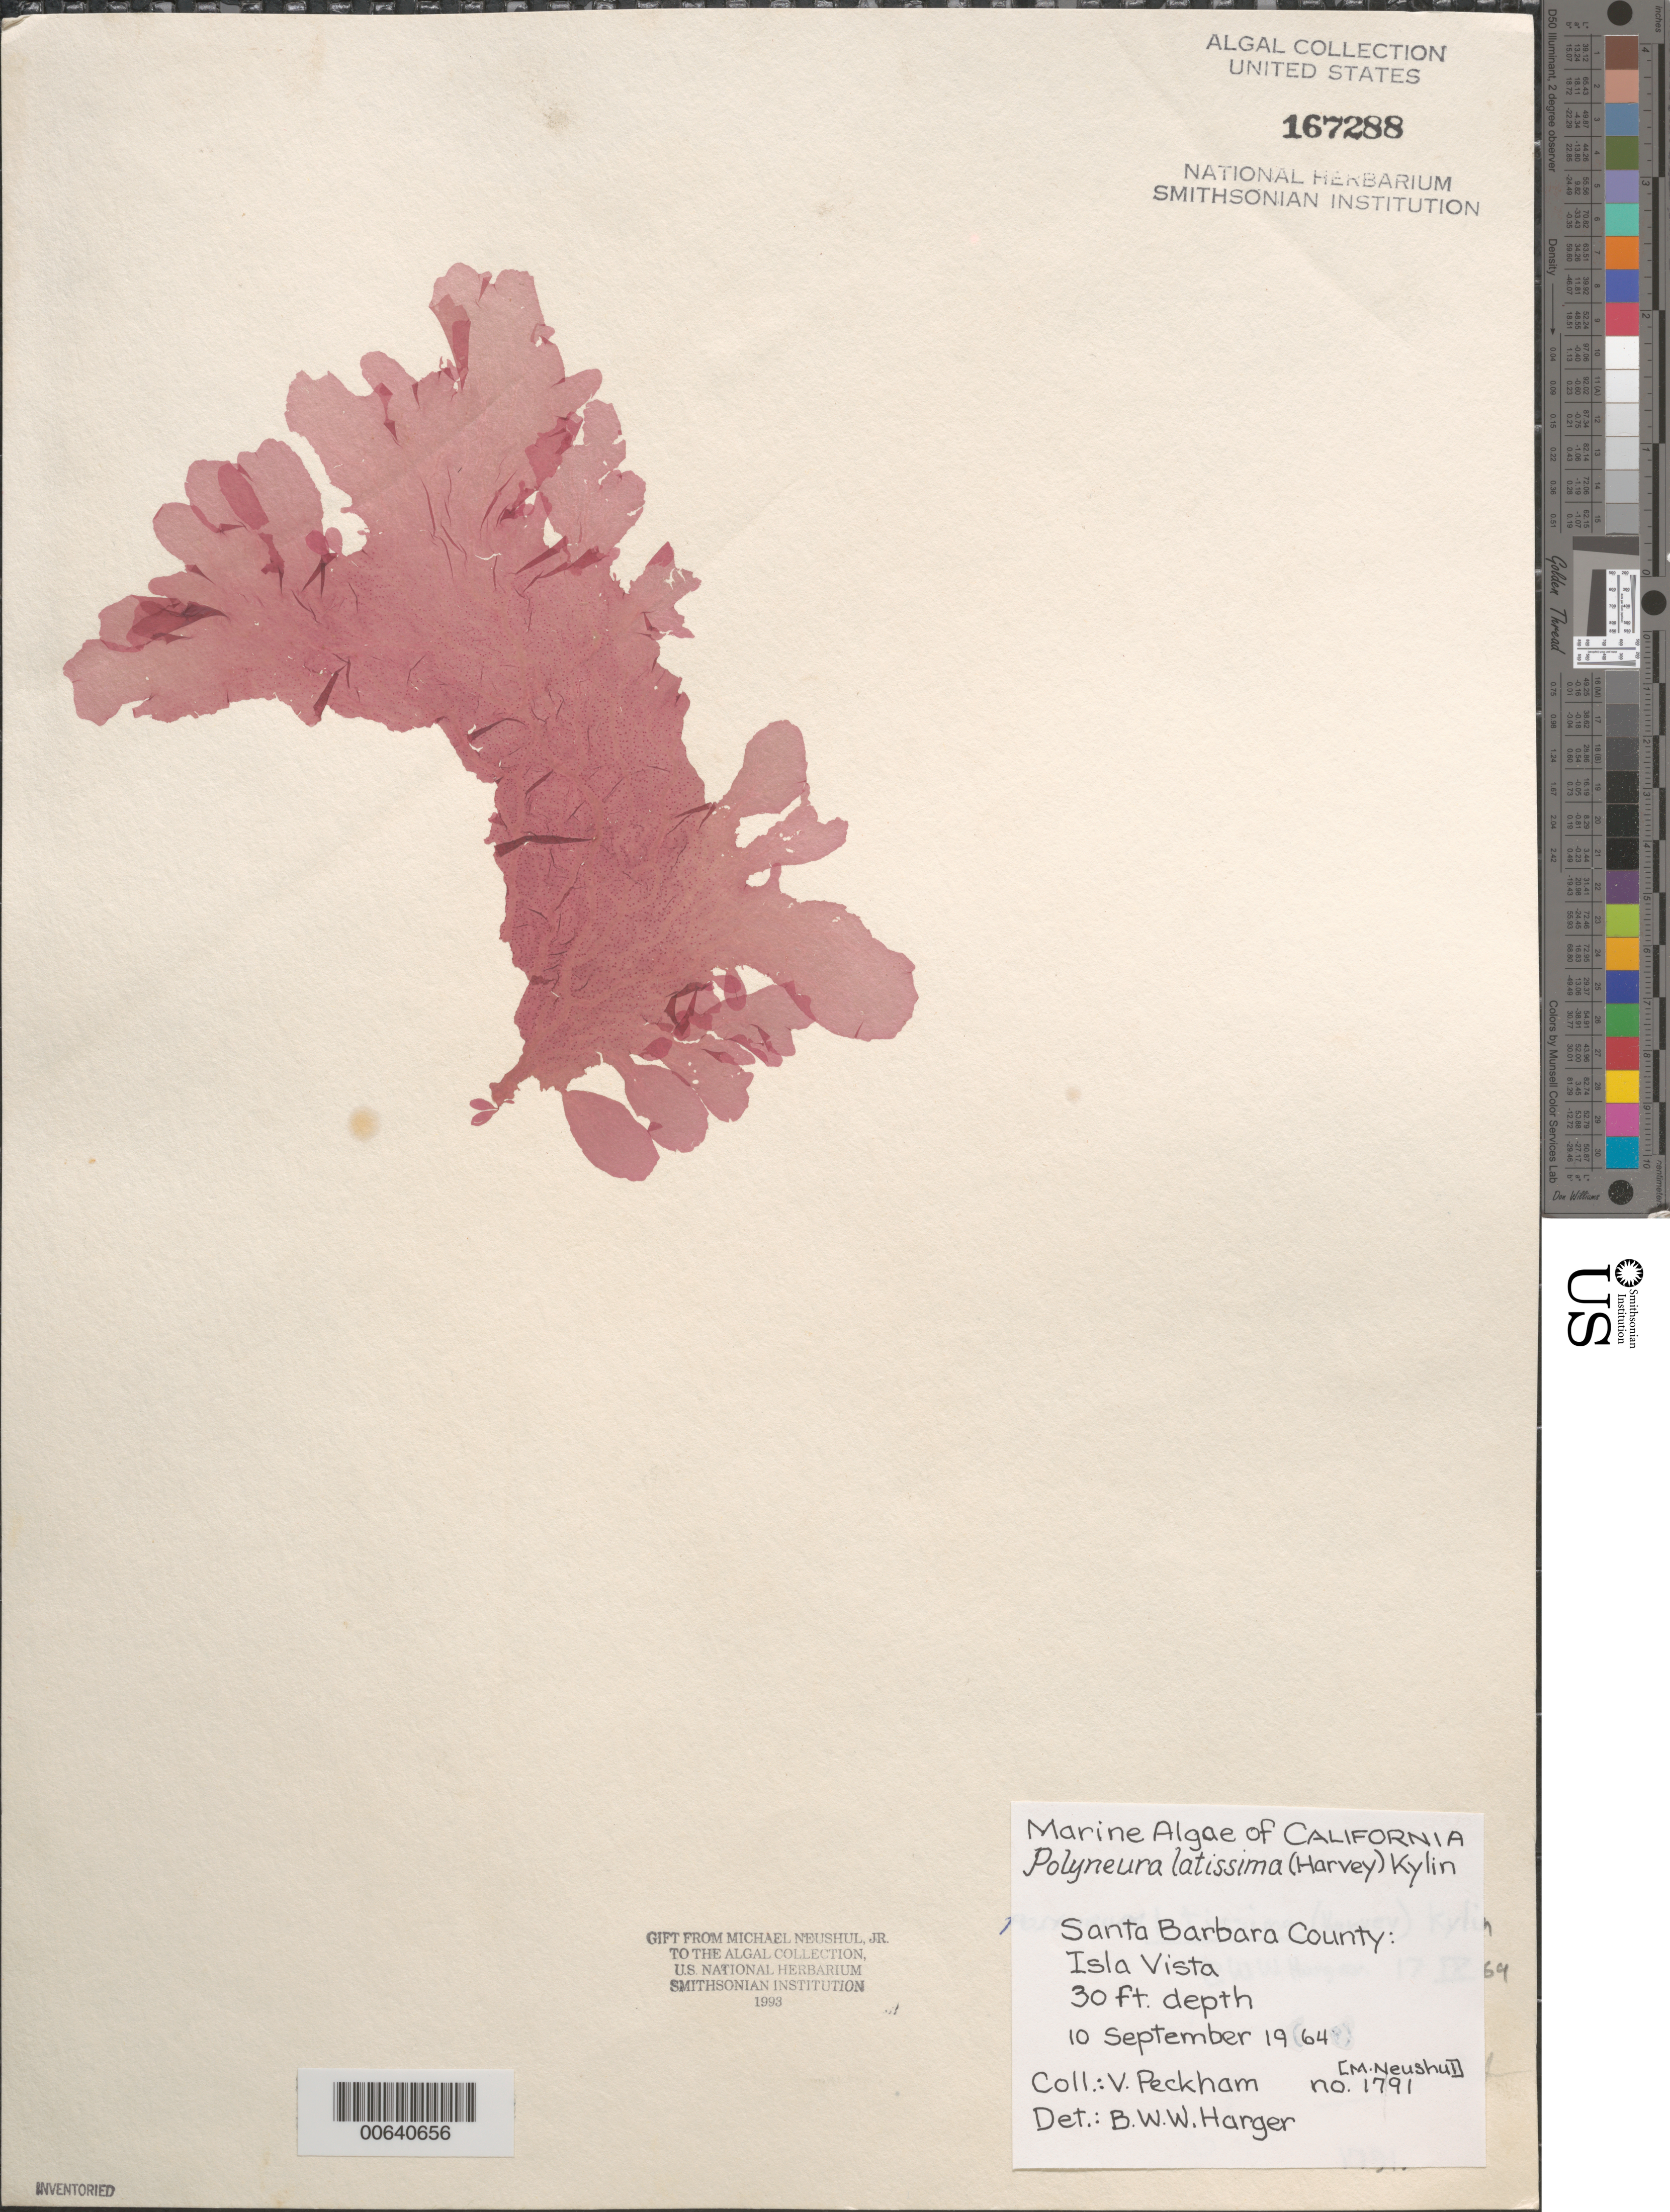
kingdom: Plantae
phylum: Rhodophyta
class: Florideophyceae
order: Ceramiales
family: Delesseriaceae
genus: Polyneura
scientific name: Polyneura latissima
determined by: Harger, B. W. W.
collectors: V. Peckham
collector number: Neushul 1791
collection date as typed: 10 Sep 1964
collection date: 1964-09-10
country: United States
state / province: California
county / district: Santa Barbara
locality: Isla Vista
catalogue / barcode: US 167288